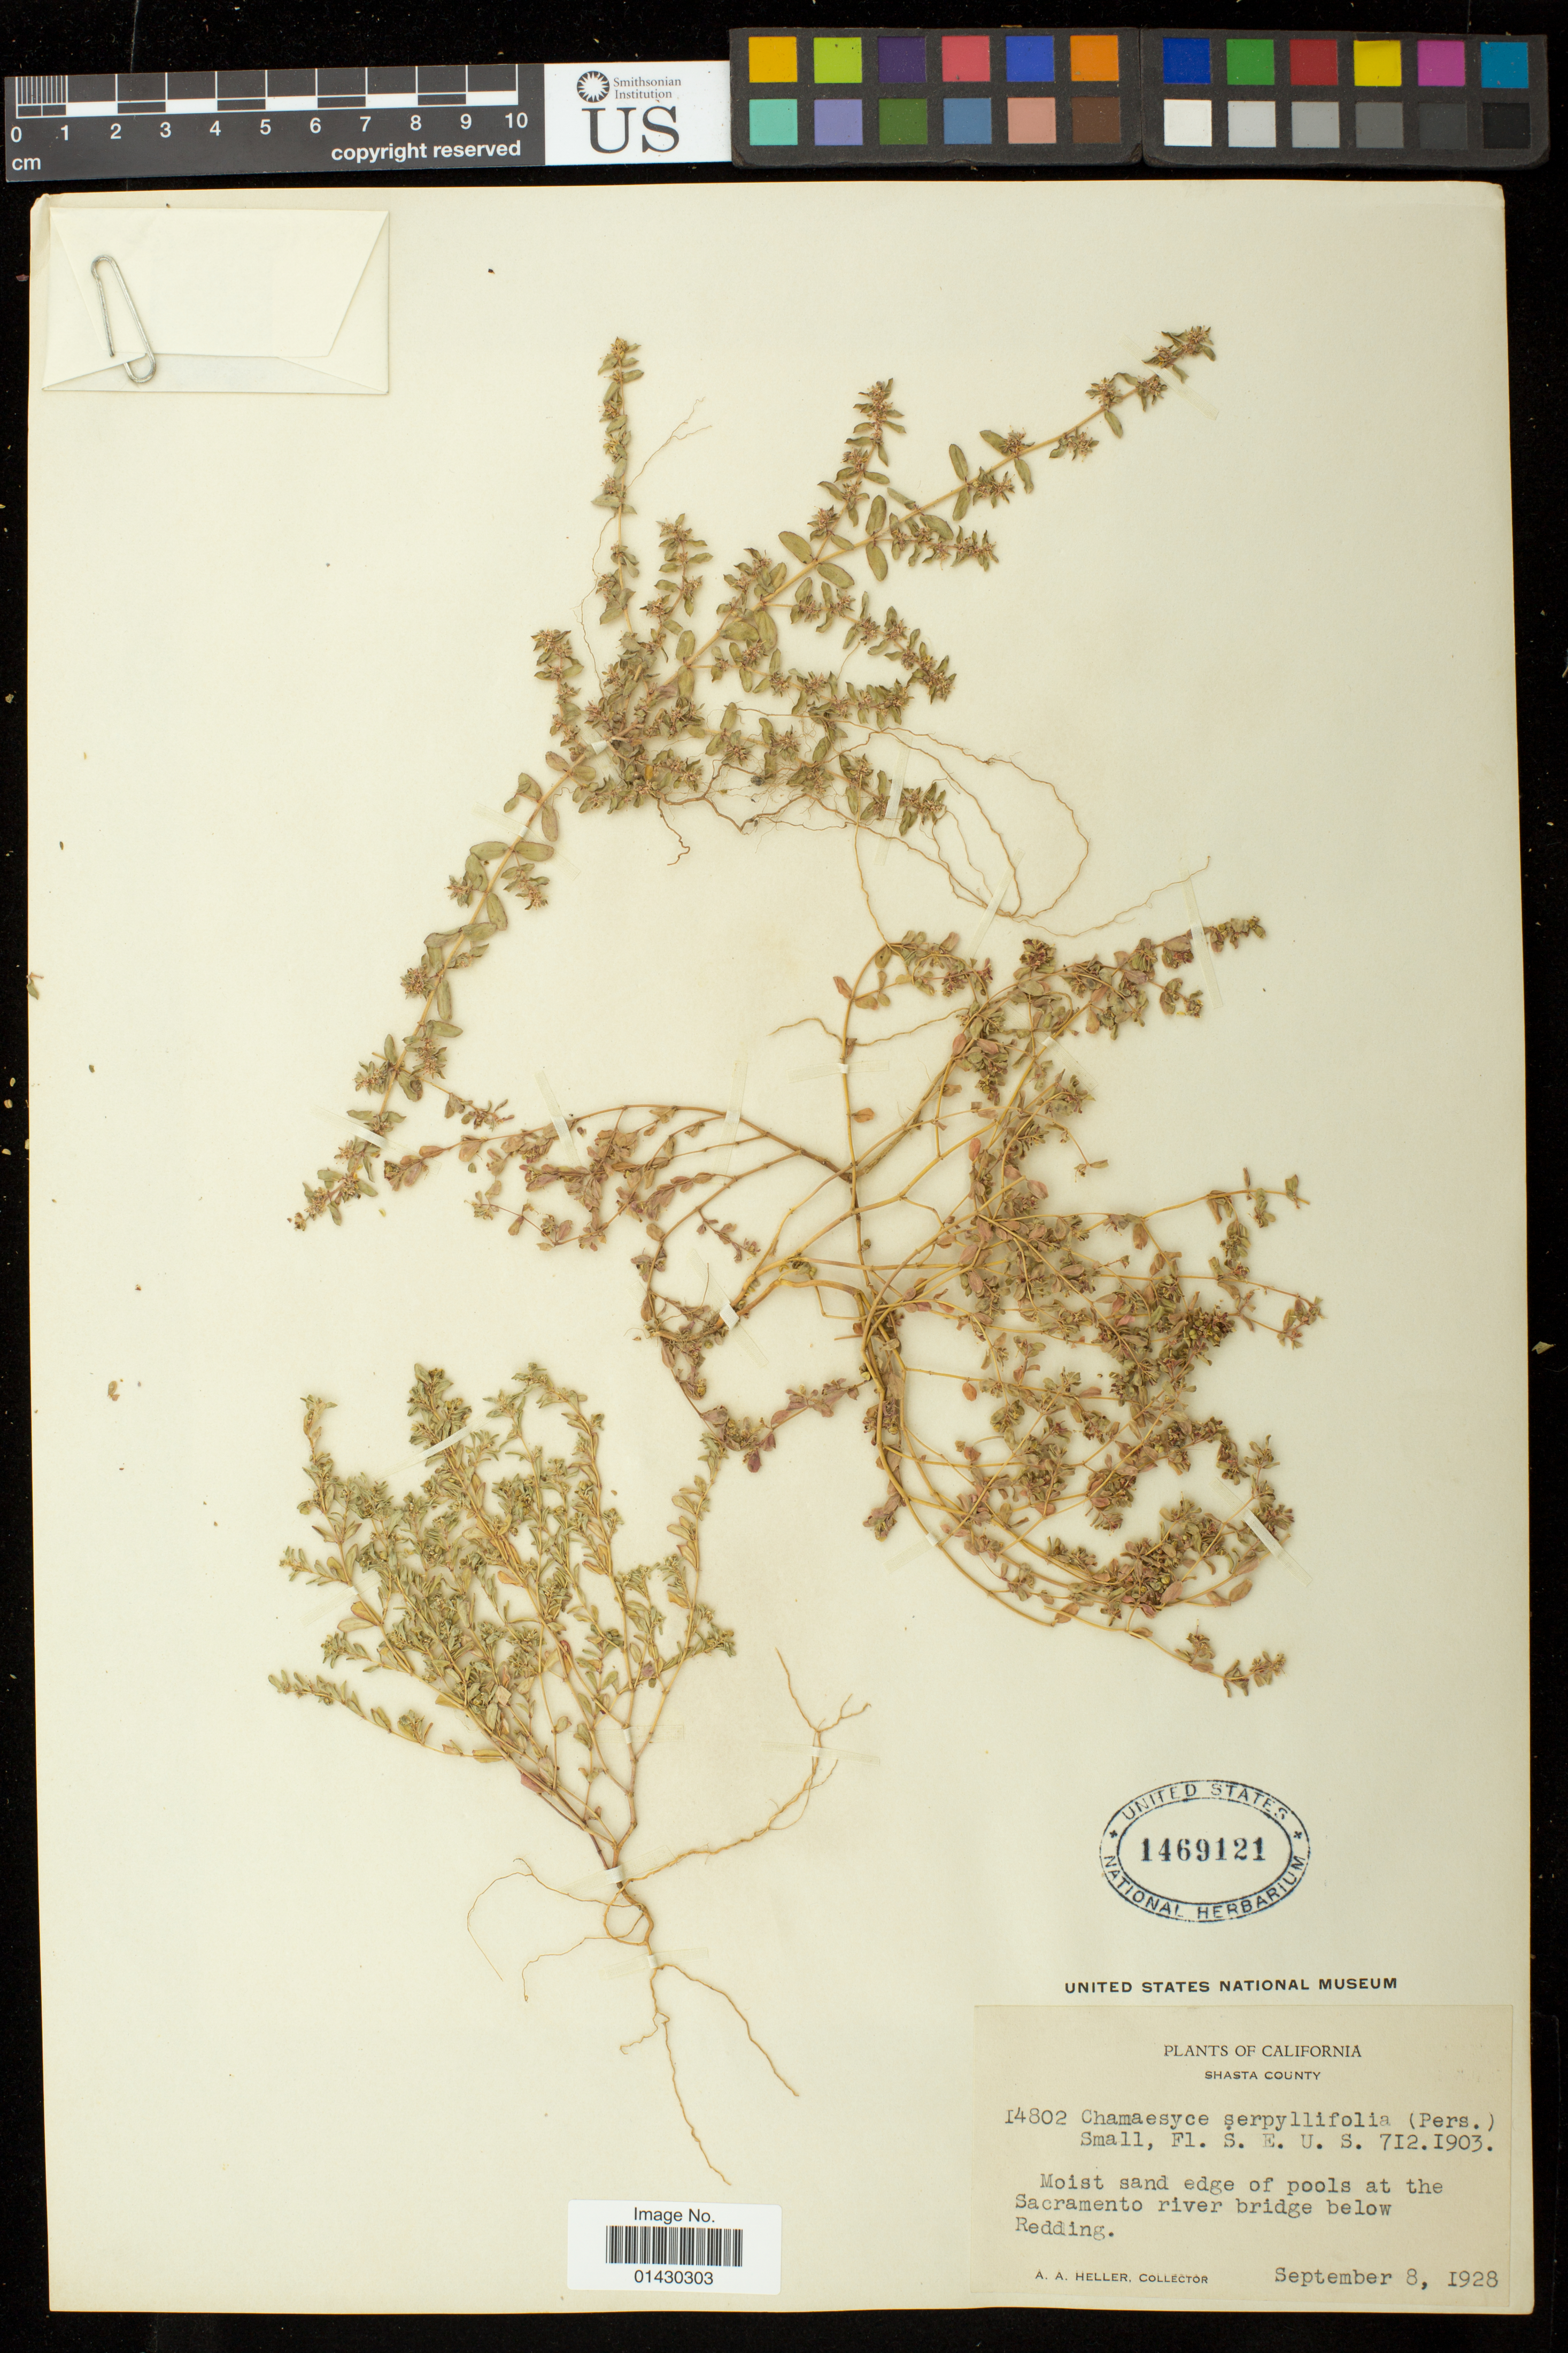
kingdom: Plantae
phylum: Tracheophyta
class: Magnoliopsida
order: Malpighiales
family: Euphorbiaceae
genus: Euphorbia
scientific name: Euphorbia serpillifolia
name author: Pers.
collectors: A. A. Heller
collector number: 14802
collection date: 1928-09-08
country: United States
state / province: California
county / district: Shasta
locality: Moist sand edge of pools at the Sacramento river bridge below Redding.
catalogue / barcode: US 1469121